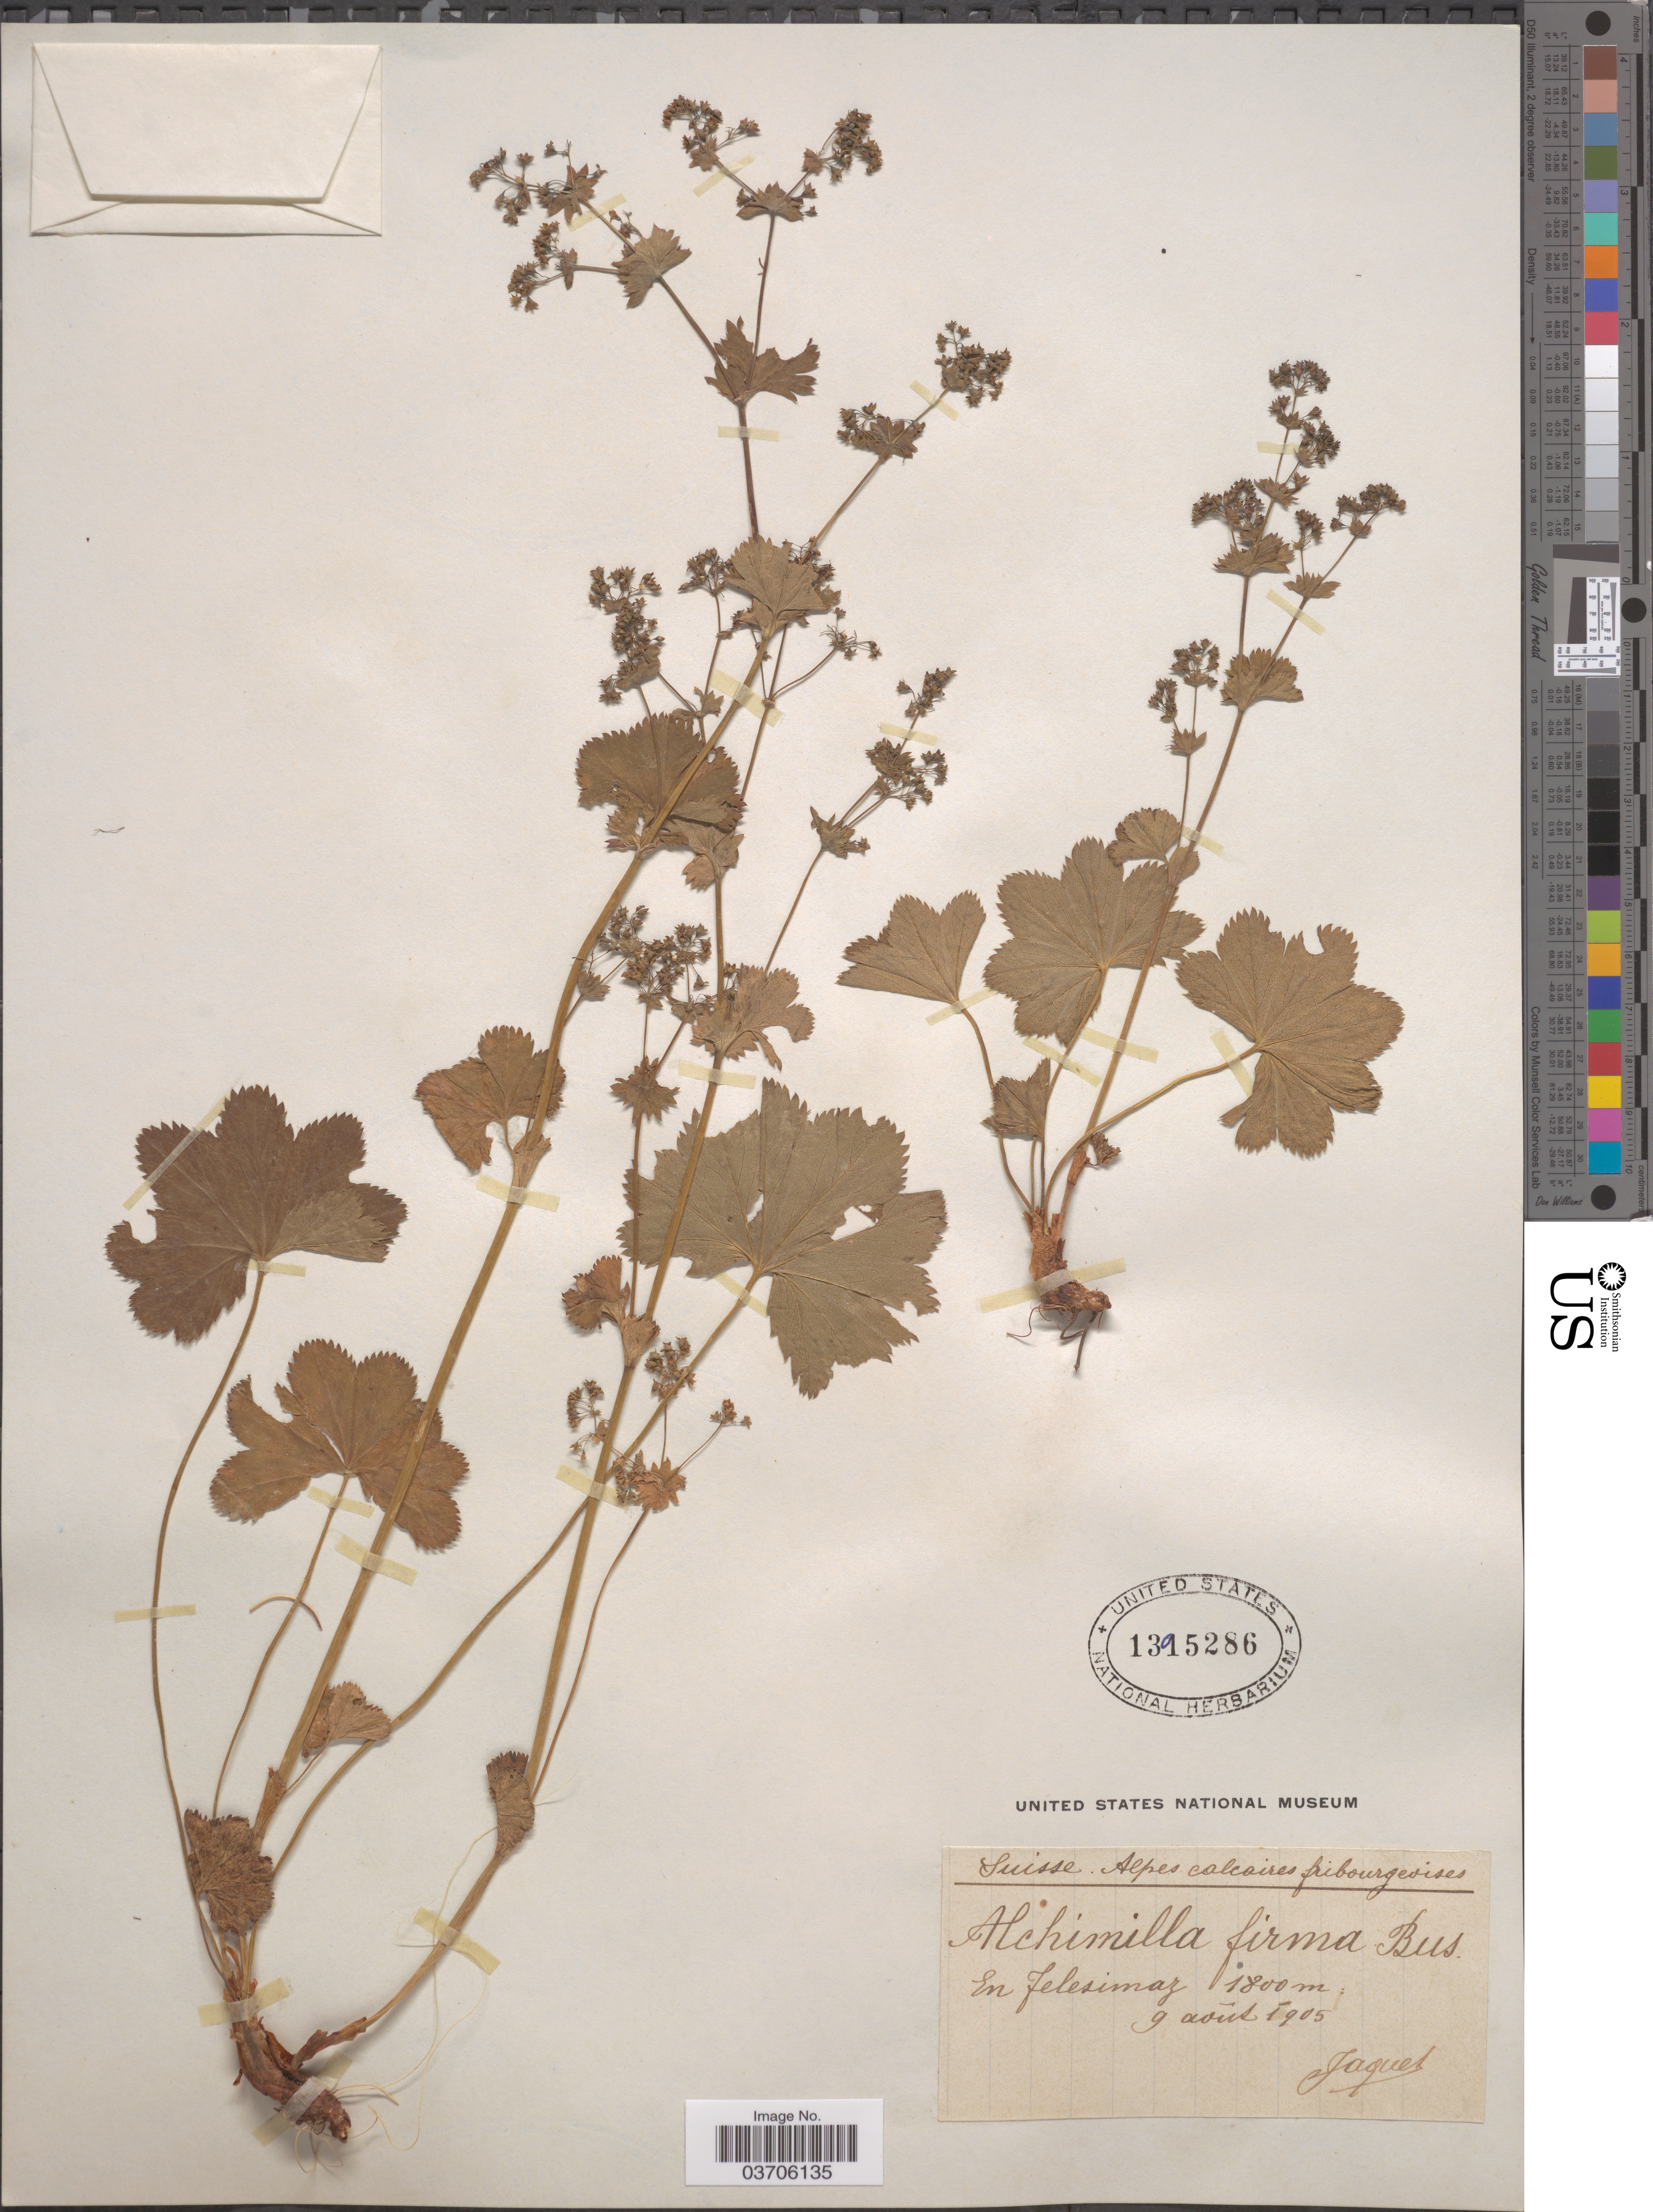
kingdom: Plantae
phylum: Tracheophyta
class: Magnoliopsida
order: Rosales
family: Rosaceae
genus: Alchemilla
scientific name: Alchemilla firma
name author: Buser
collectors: -. Jaquet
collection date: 1905-08-09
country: Switzerland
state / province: Fribourg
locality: Suisse. Alpes calcaires fribourgeoises. En felesimaz.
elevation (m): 1800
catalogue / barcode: US 1395286